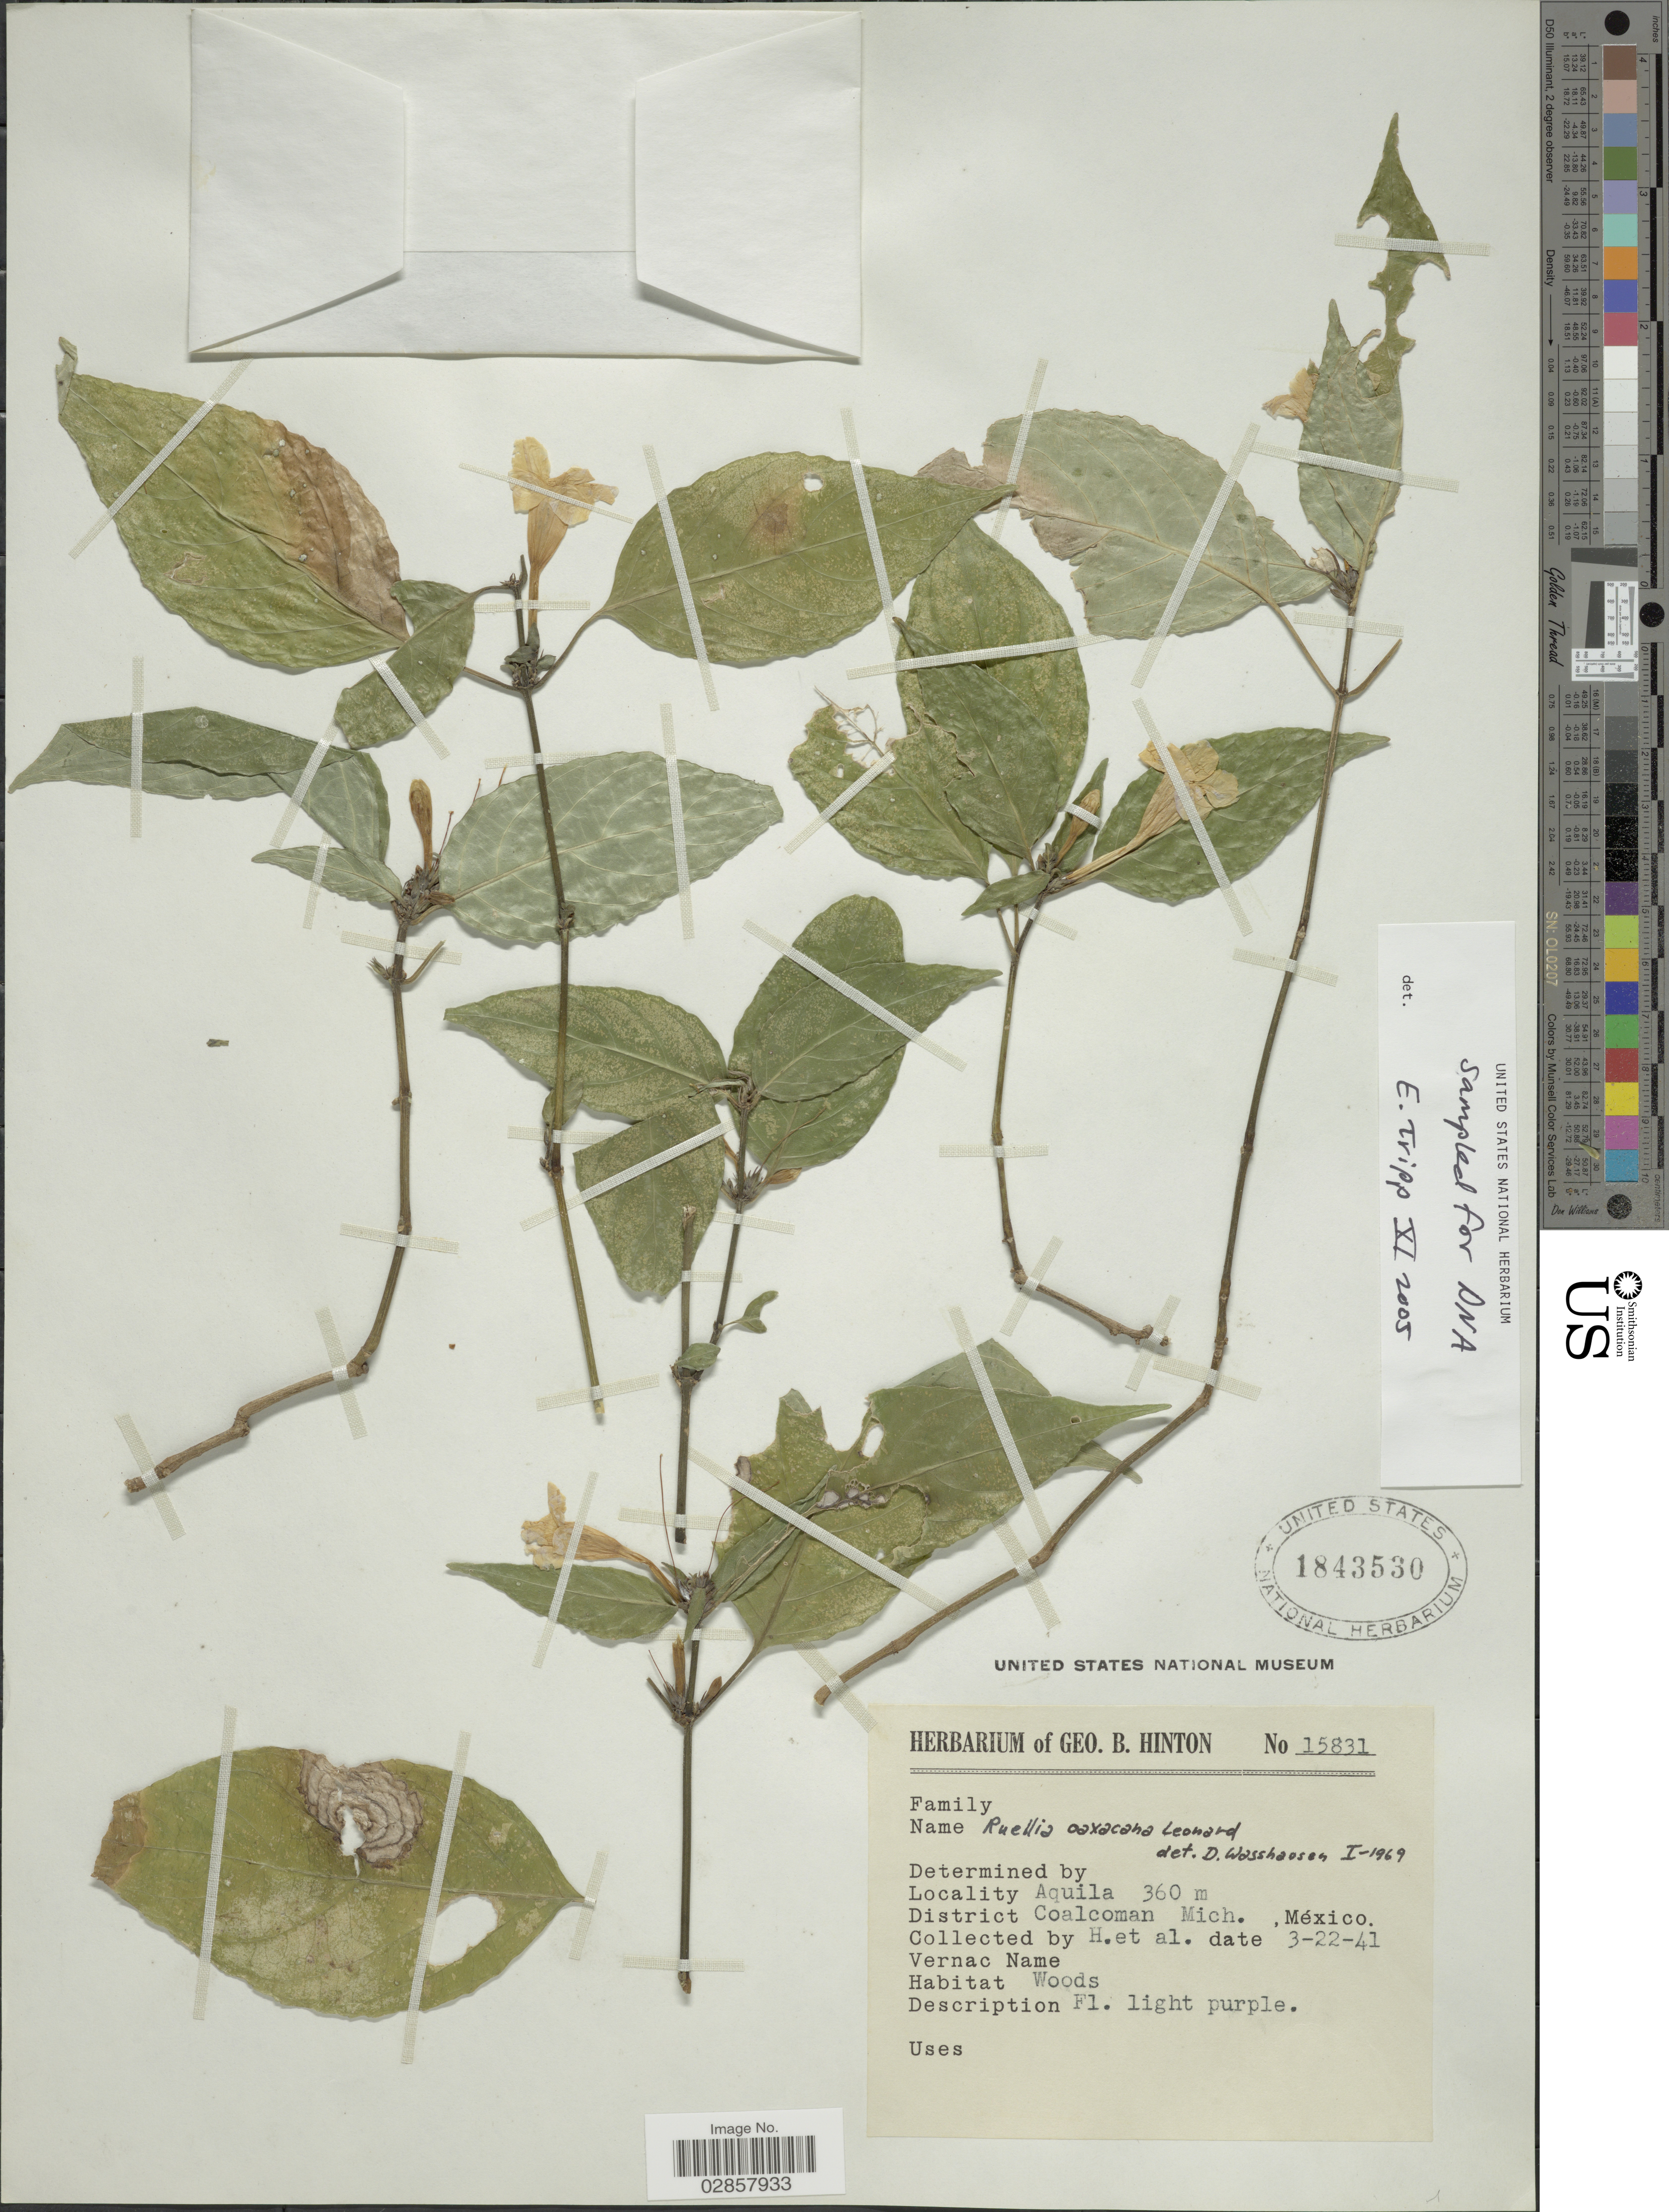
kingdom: Plantae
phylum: Tracheophyta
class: Magnoliopsida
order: Lamiales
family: Acanthaceae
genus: Ruellia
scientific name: Ruellia oaxacana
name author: Leonard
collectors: G. B. Hinton & et al.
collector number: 15831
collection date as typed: Transcribed d/m/y: 22/3/41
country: Mexico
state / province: Michoacán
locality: Aquila. District Coalcoman.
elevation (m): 360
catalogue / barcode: US 1843530